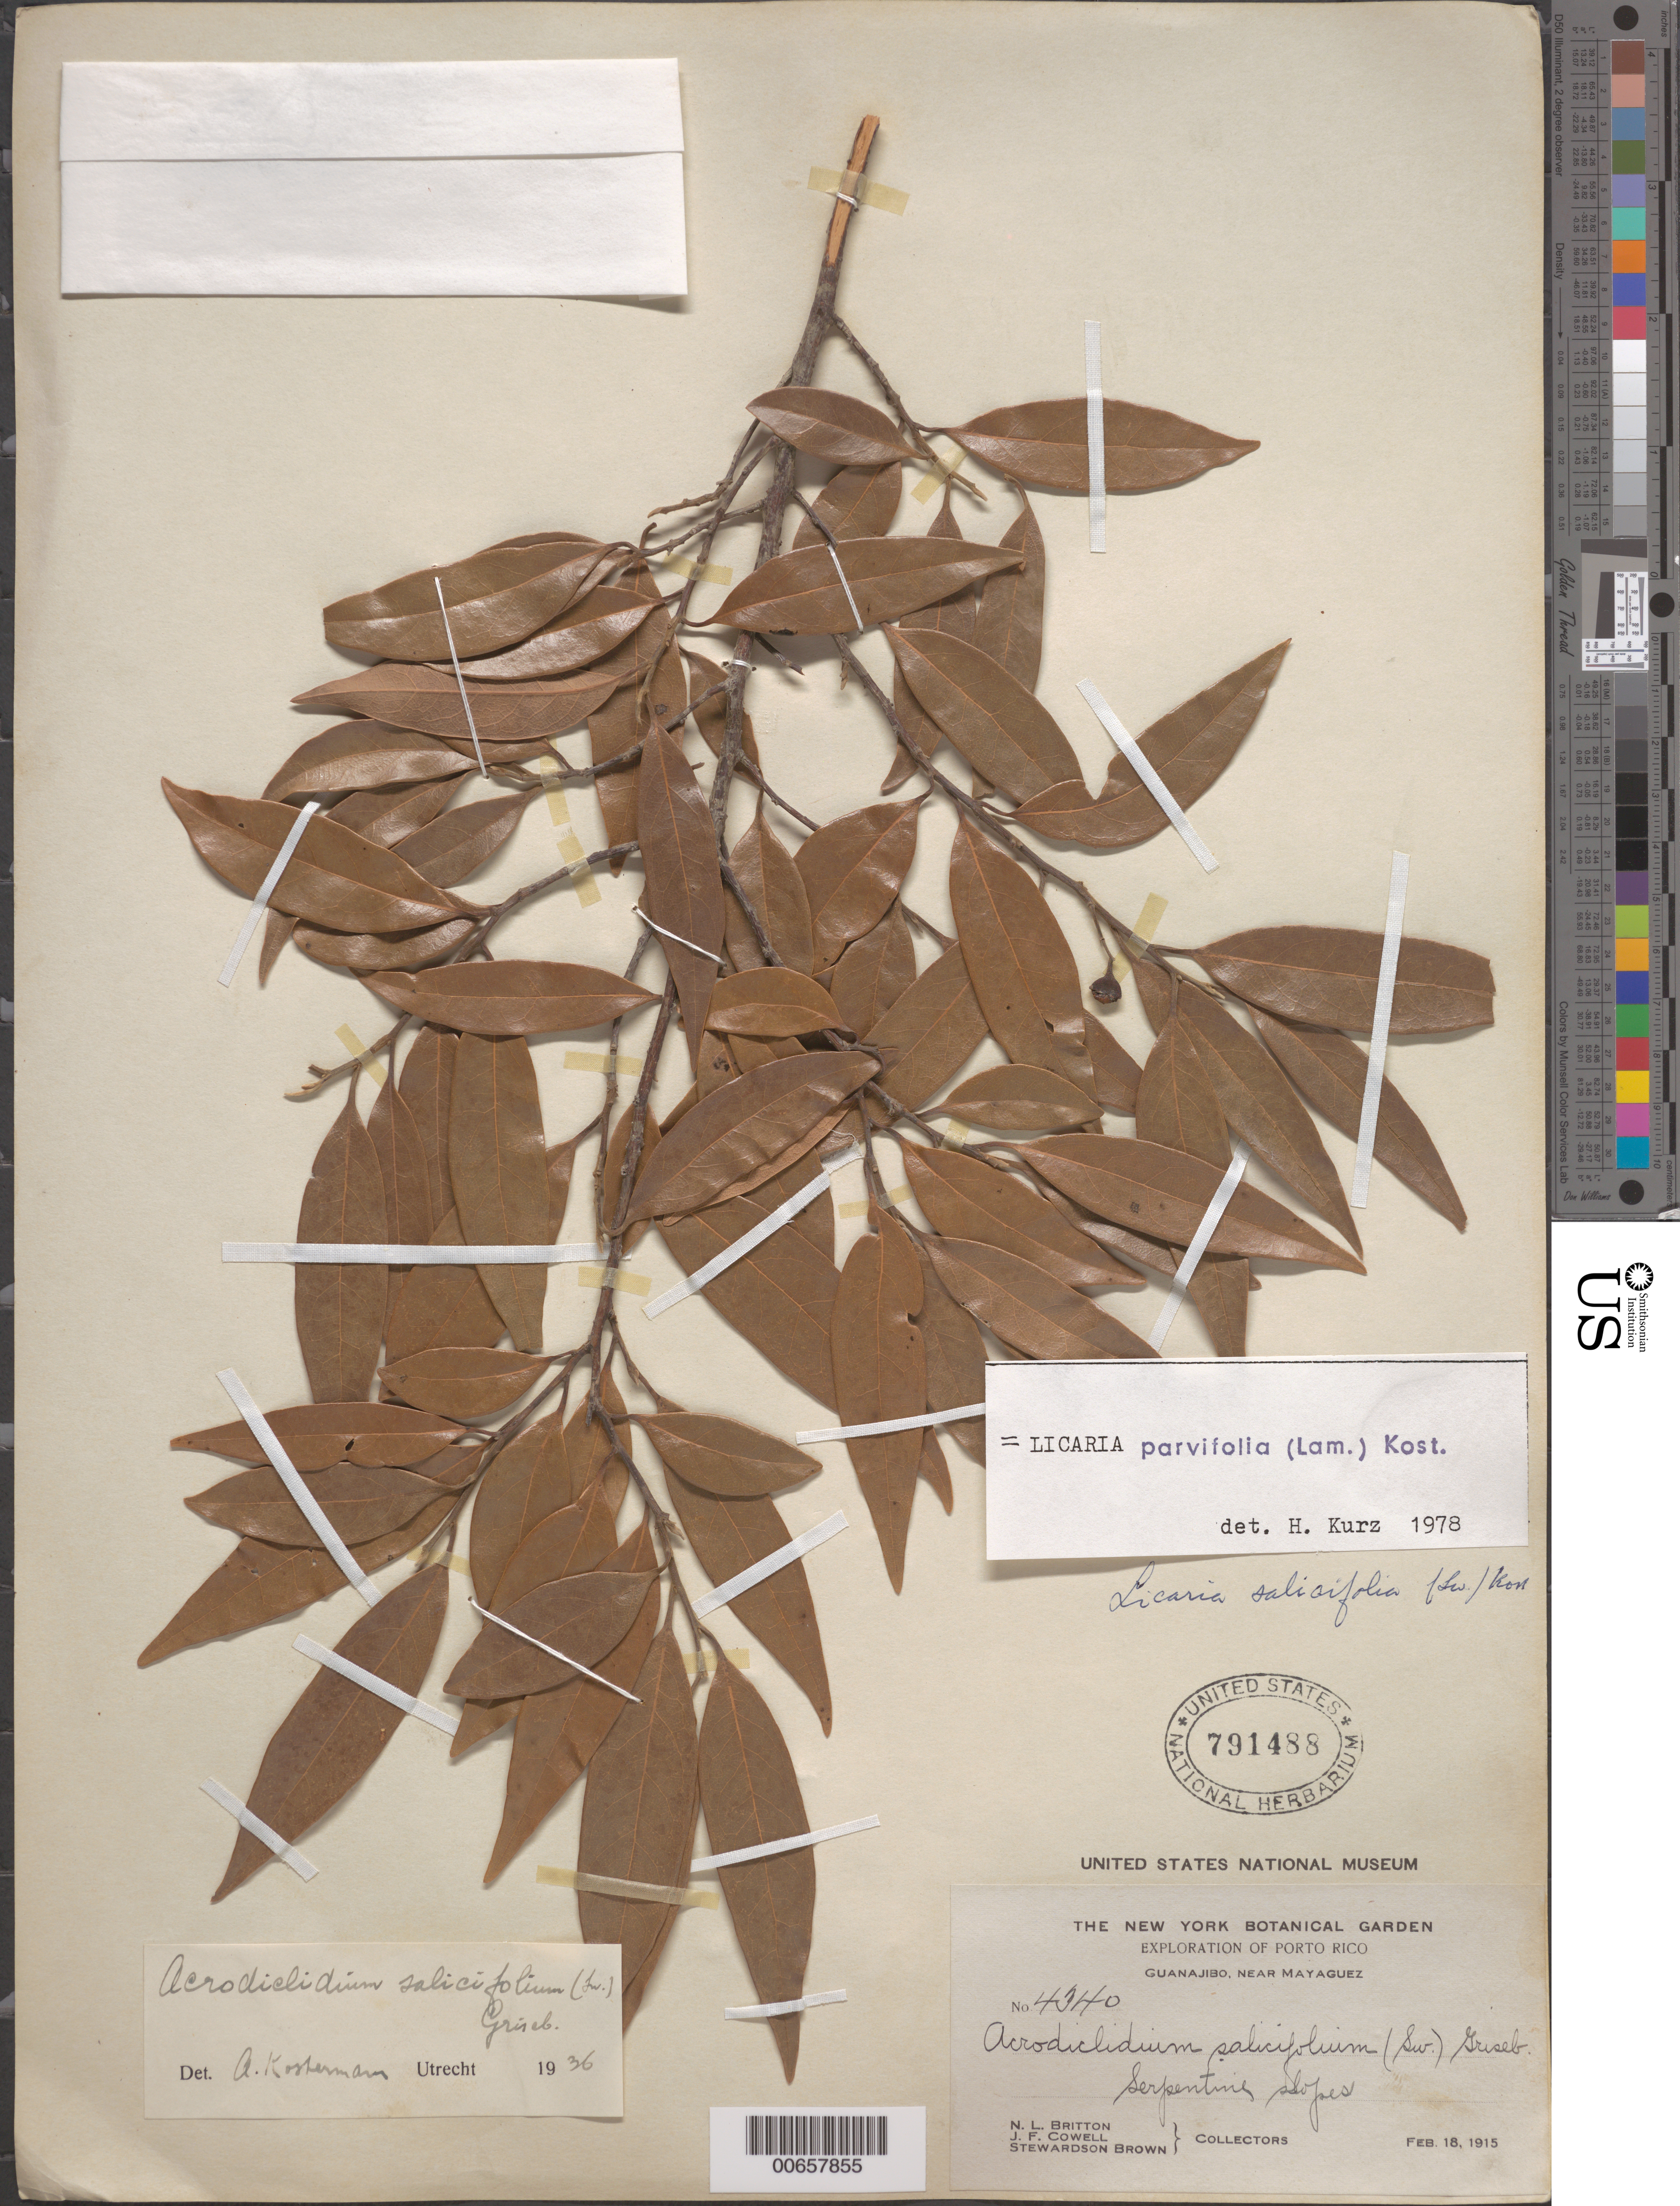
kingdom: Plantae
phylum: Tracheophyta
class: Magnoliopsida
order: Laurales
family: Lauraceae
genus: Licaria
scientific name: Licaria parvifolia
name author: (Lam.) Kosterm. ex León & Alain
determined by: Kurz, H.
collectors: N. Britton, J. F. Cowell & S. Brown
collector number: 4340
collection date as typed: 18 Feb 1915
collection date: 1915-02-18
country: Puerto Rico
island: Greater Antilles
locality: Guanajibo, near Mayaguez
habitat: Serpentine slopes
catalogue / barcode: US 791488